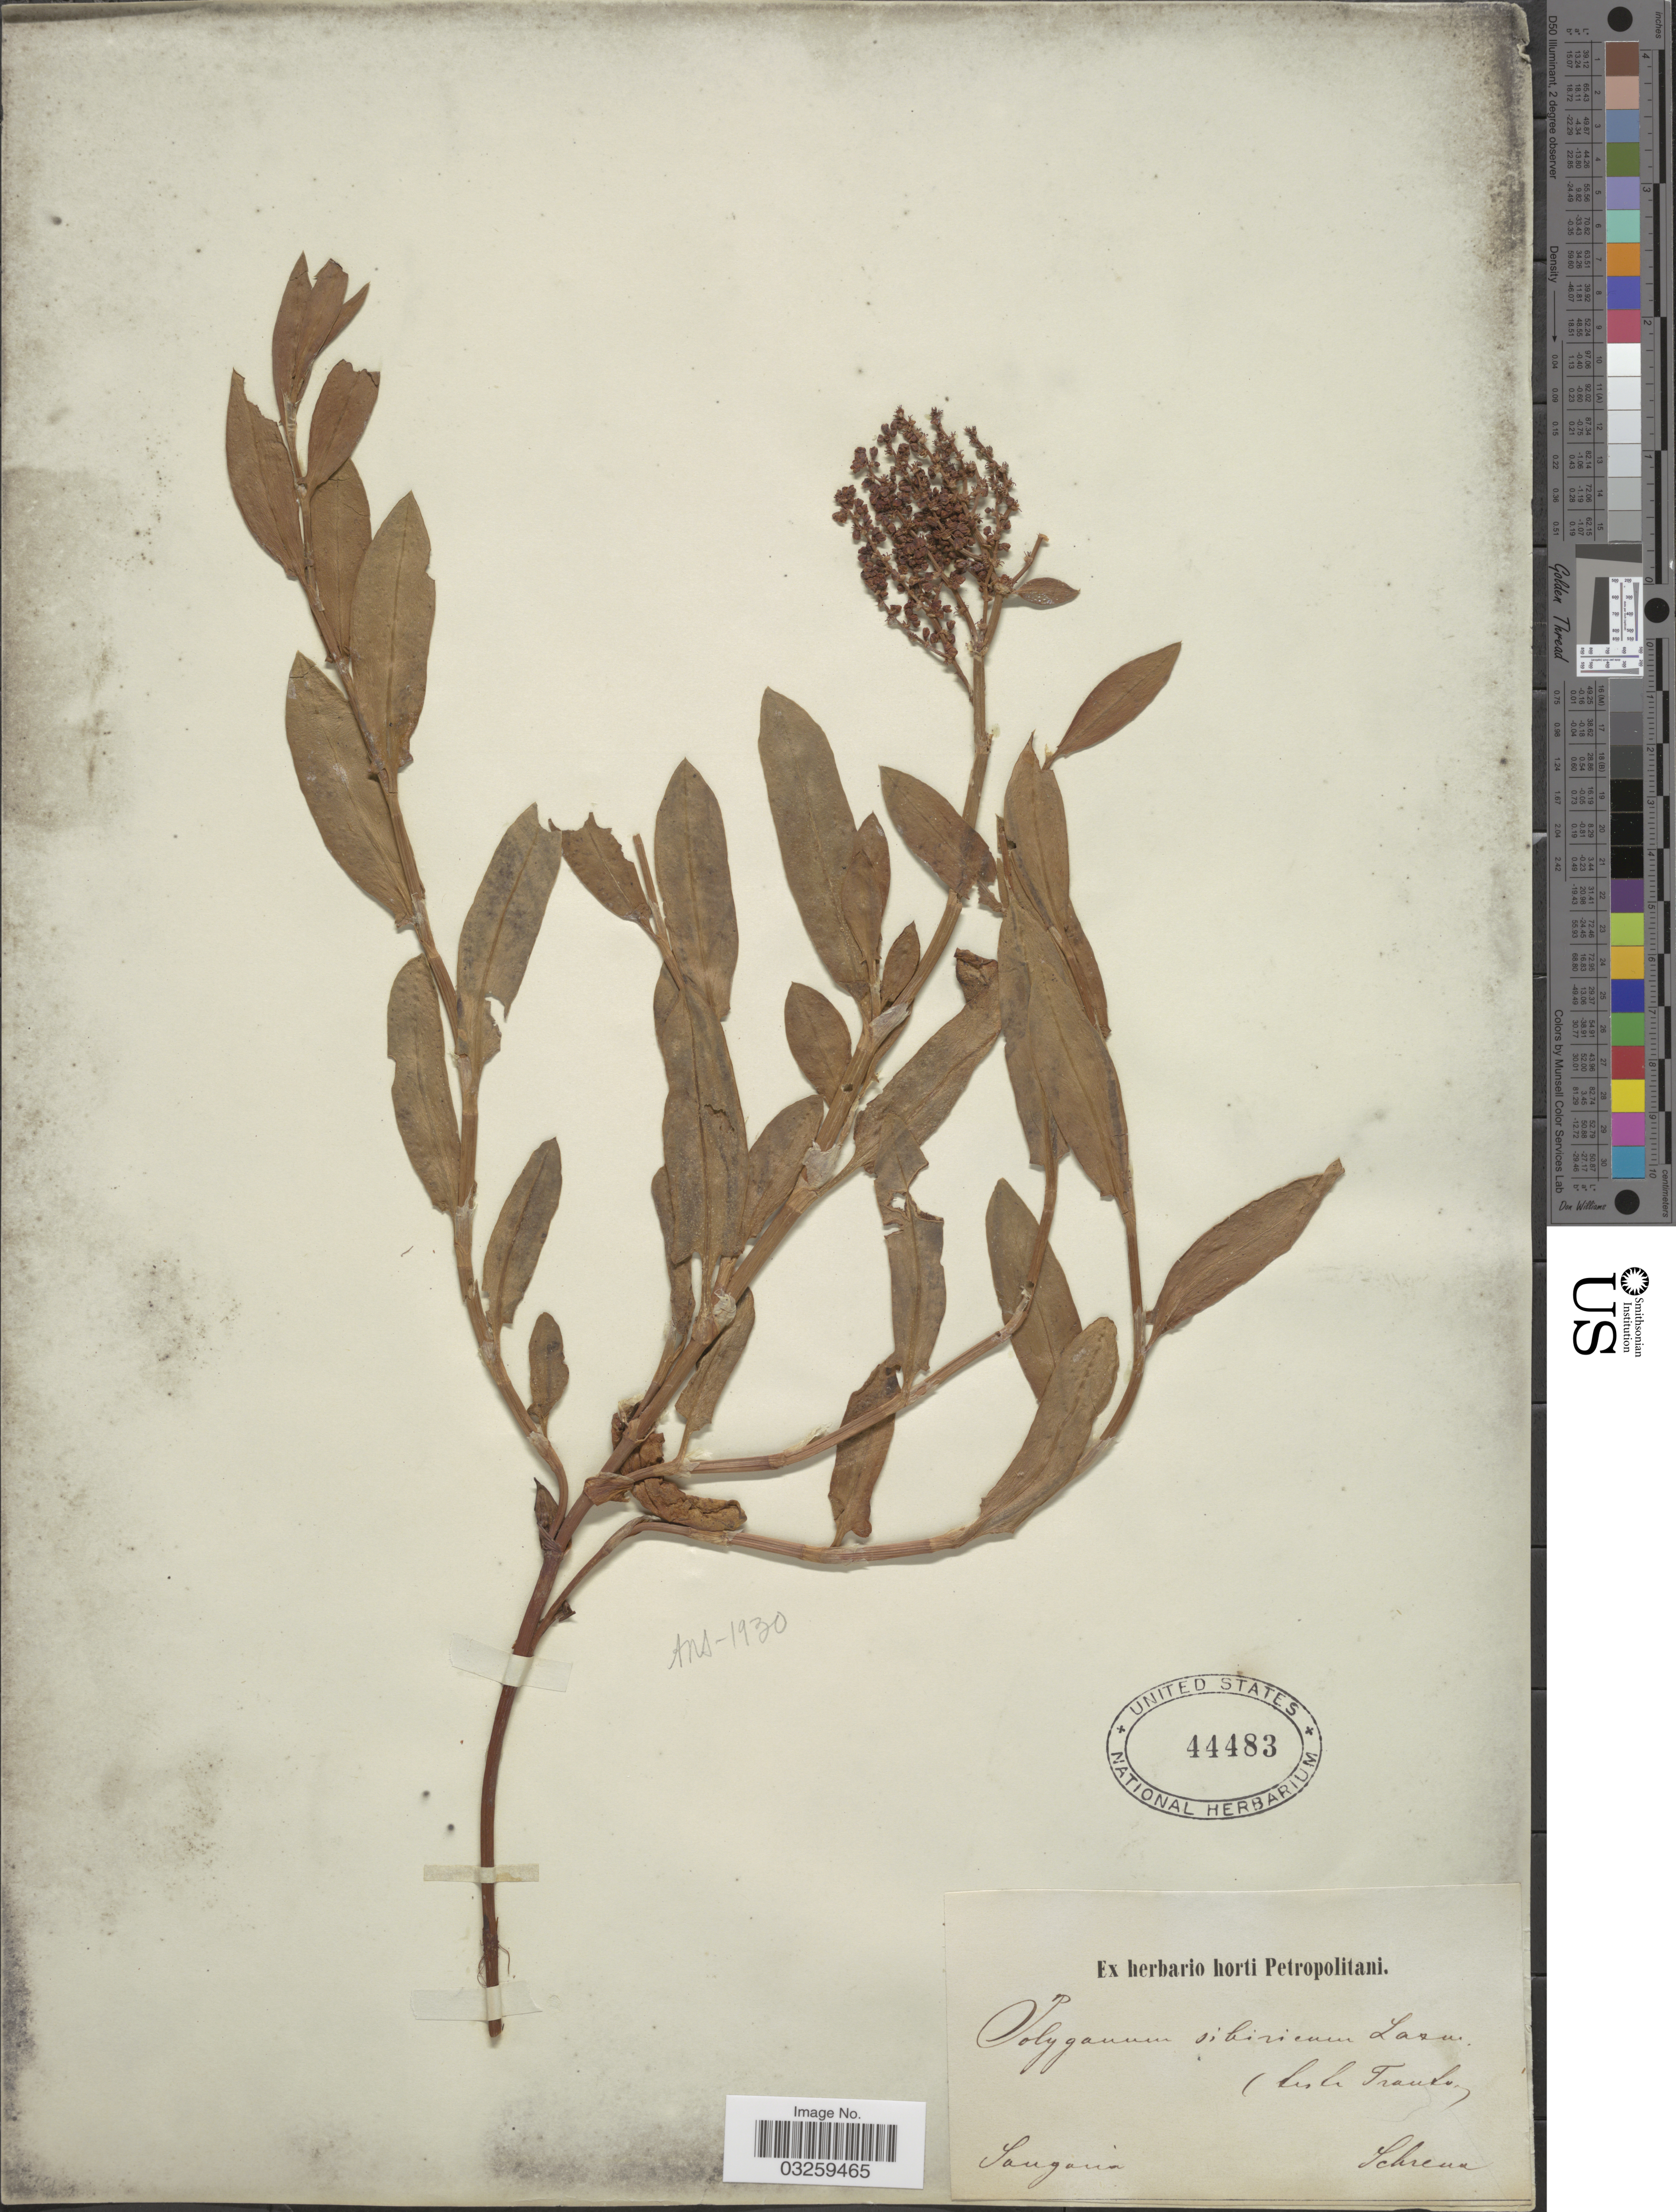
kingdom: Plantae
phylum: Tracheophyta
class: Magnoliopsida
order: Caryophyllales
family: Polygonaceae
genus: Knorringia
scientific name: Knorringia sibirica subsp. sibirica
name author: (Laxm.) Tzvelev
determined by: Strong, Mark T., (BOT), Smithsonian Institution - National Museum of Natural History (UNITED STATES)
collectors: A.G. Schrenk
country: Kazakhstan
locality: Songoria.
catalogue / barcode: US 44483